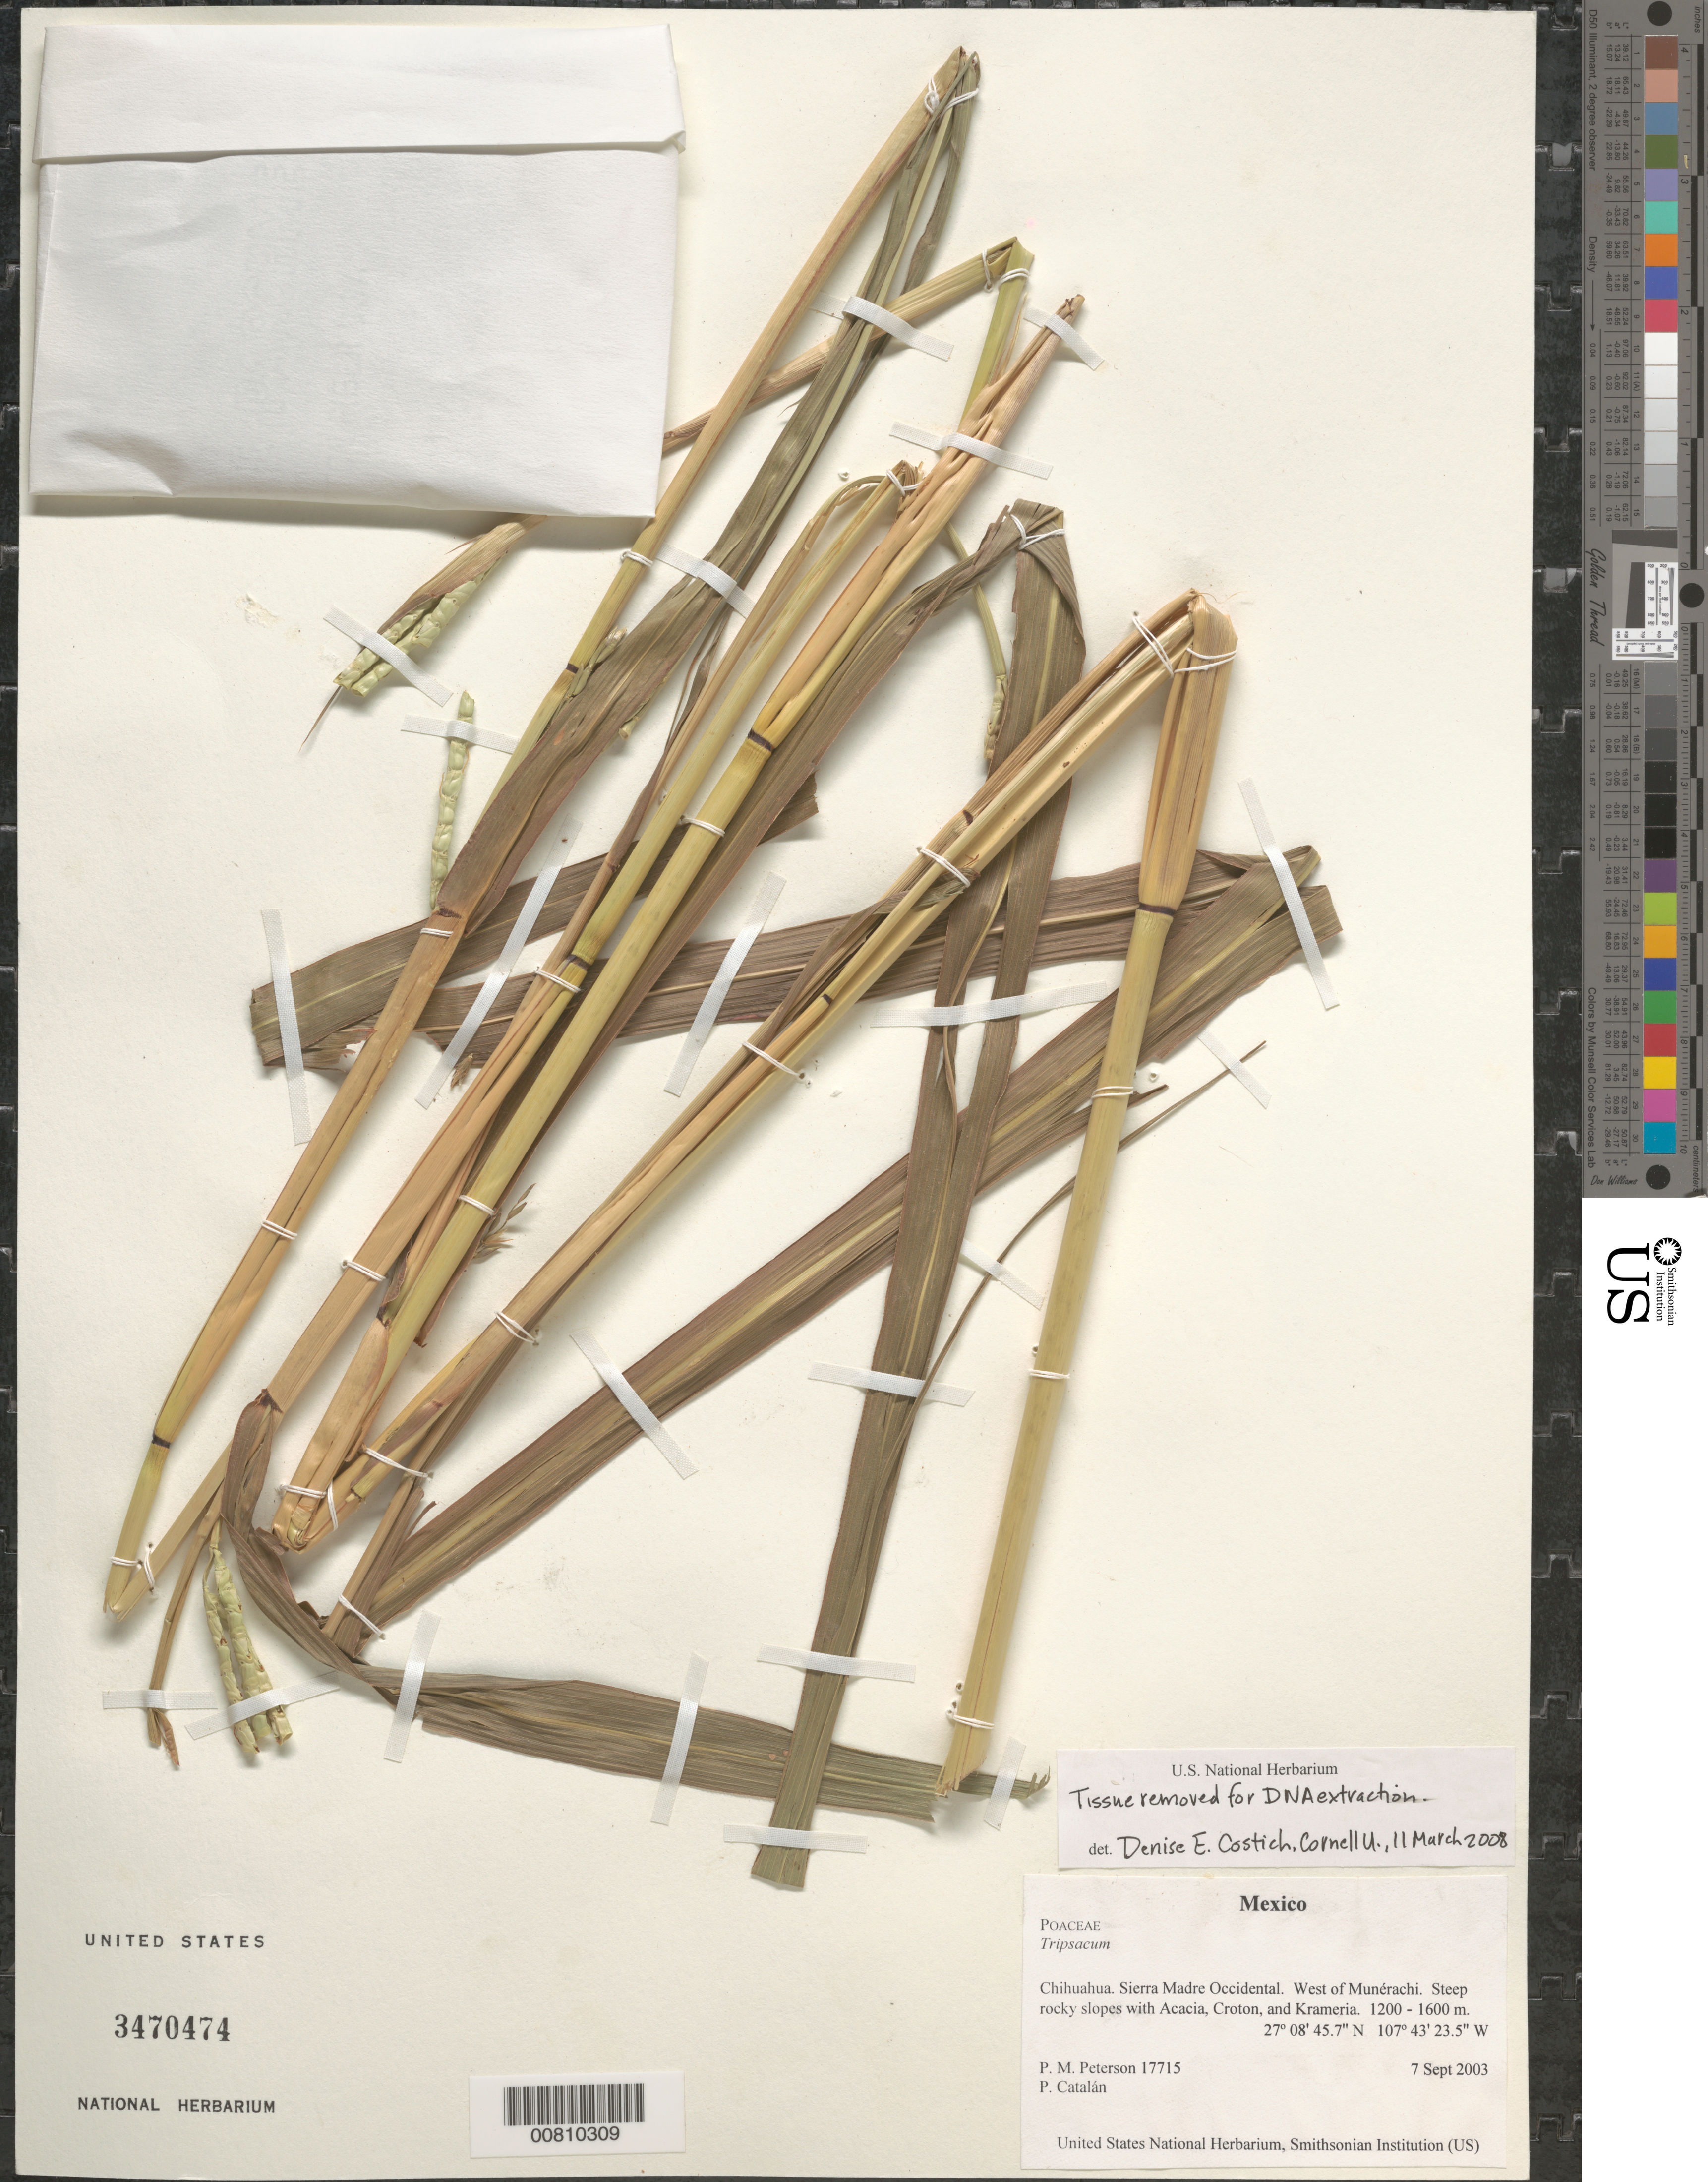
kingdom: Plantae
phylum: Tracheophyta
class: Liliopsida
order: Poales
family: Poaceae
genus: Tripsacum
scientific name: Tripsacum sp.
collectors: P. M. Peterson & P. Catalán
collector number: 17715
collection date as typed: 07 Sep 2003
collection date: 2003-09-07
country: Mexico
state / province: Chihuahua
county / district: Sierra Madre Occidental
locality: West of Munérachi. Steep rocky slopes with Acacia, Croton, and Krameria.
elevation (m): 1200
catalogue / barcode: US 3470474